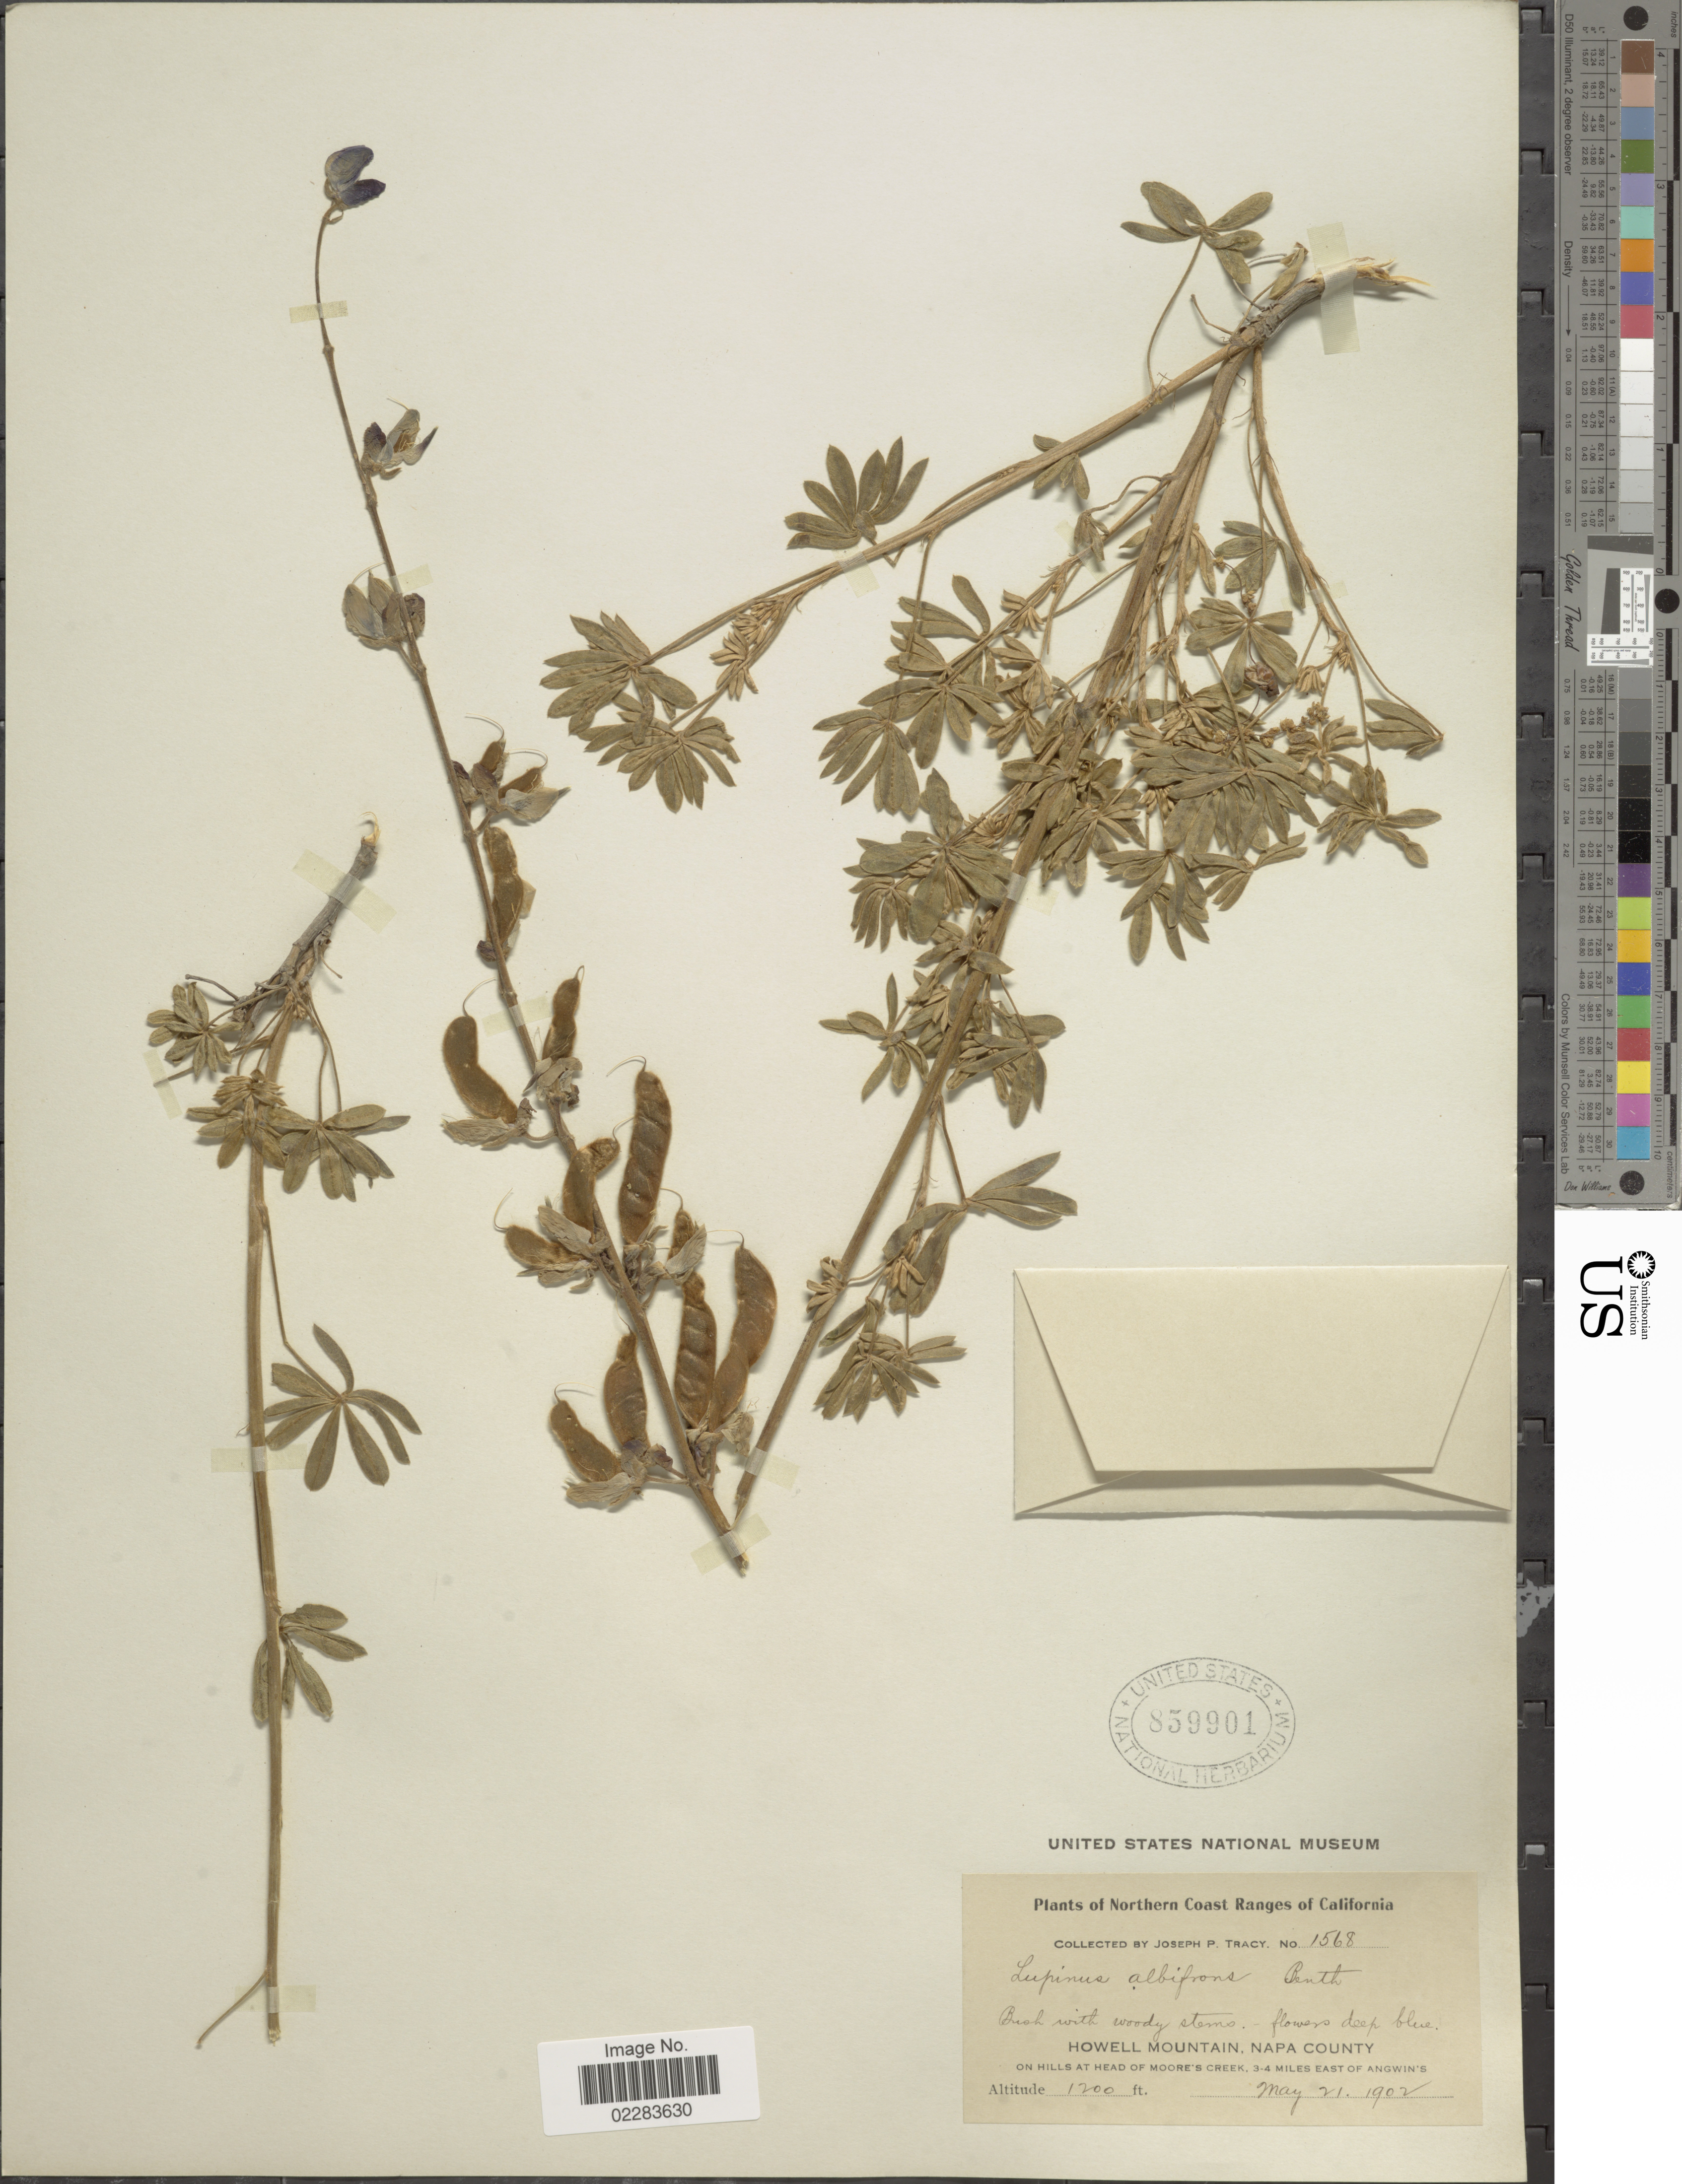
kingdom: Plantae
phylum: Tracheophyta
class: Magnoliopsida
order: Fabales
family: Fabaceae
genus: Lupinus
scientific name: Lupinus albifrons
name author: Benth.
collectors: J. Tracy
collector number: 1568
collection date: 1902-05-21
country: United States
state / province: California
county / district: Napa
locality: Northern Coast Ranges. Howell Miuntain, Napa County. on hills at head of Moore's Creek, 3-4 miles east of Angwin's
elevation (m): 366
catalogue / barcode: US 859901